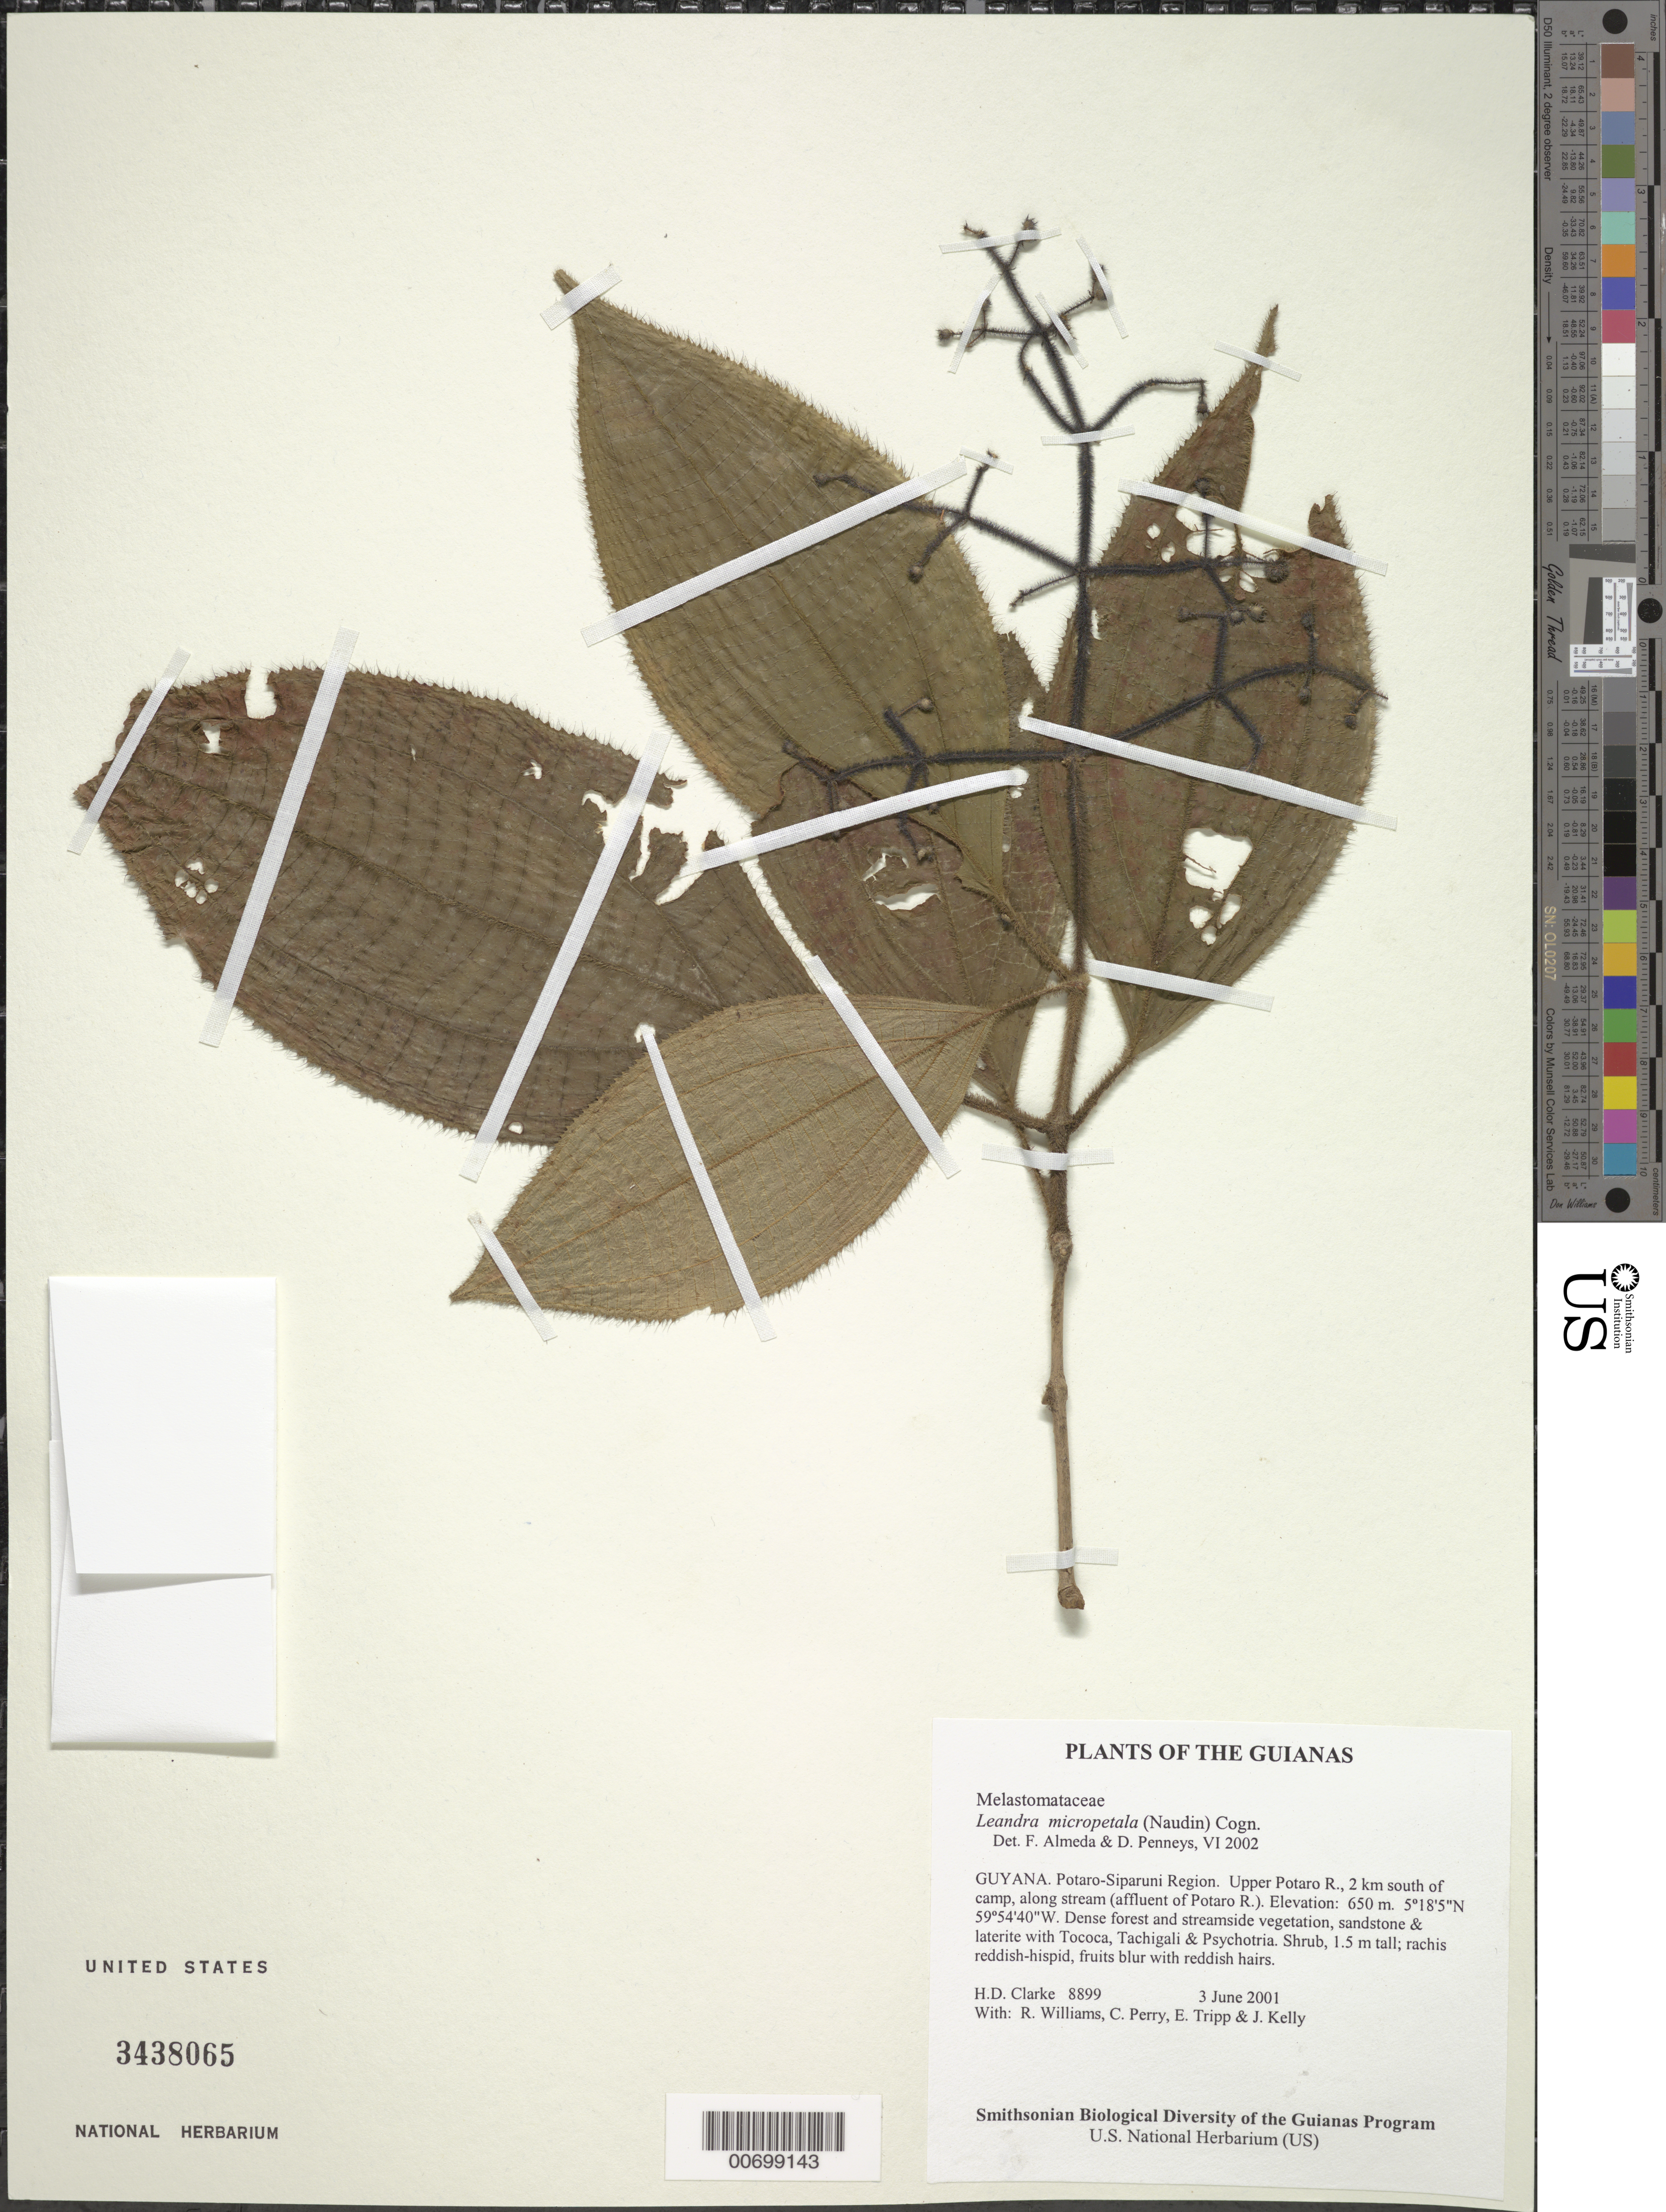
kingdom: Plantae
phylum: Tracheophyta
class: Magnoliopsida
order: Myrtales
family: Melastomataceae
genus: Leandra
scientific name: Leandra micropetala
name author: (Naudin) Cogn.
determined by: Almeda, F.; Penneys, D. S.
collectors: H. D. Clarke, R. Williams, C. Perry, E. Tripp & J. Kelly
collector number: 8899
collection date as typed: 3 June 2001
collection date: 2001-06-03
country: Guyana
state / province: Potaro-Siparuni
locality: Upper Potaro R., 2 km south of camp, along stream (affluent of Potaro R.)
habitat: Dense forest and streamside vegetation, sandstone & laterite with Tococa, Tachigali & Psychotria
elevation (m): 650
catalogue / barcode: US 3438065